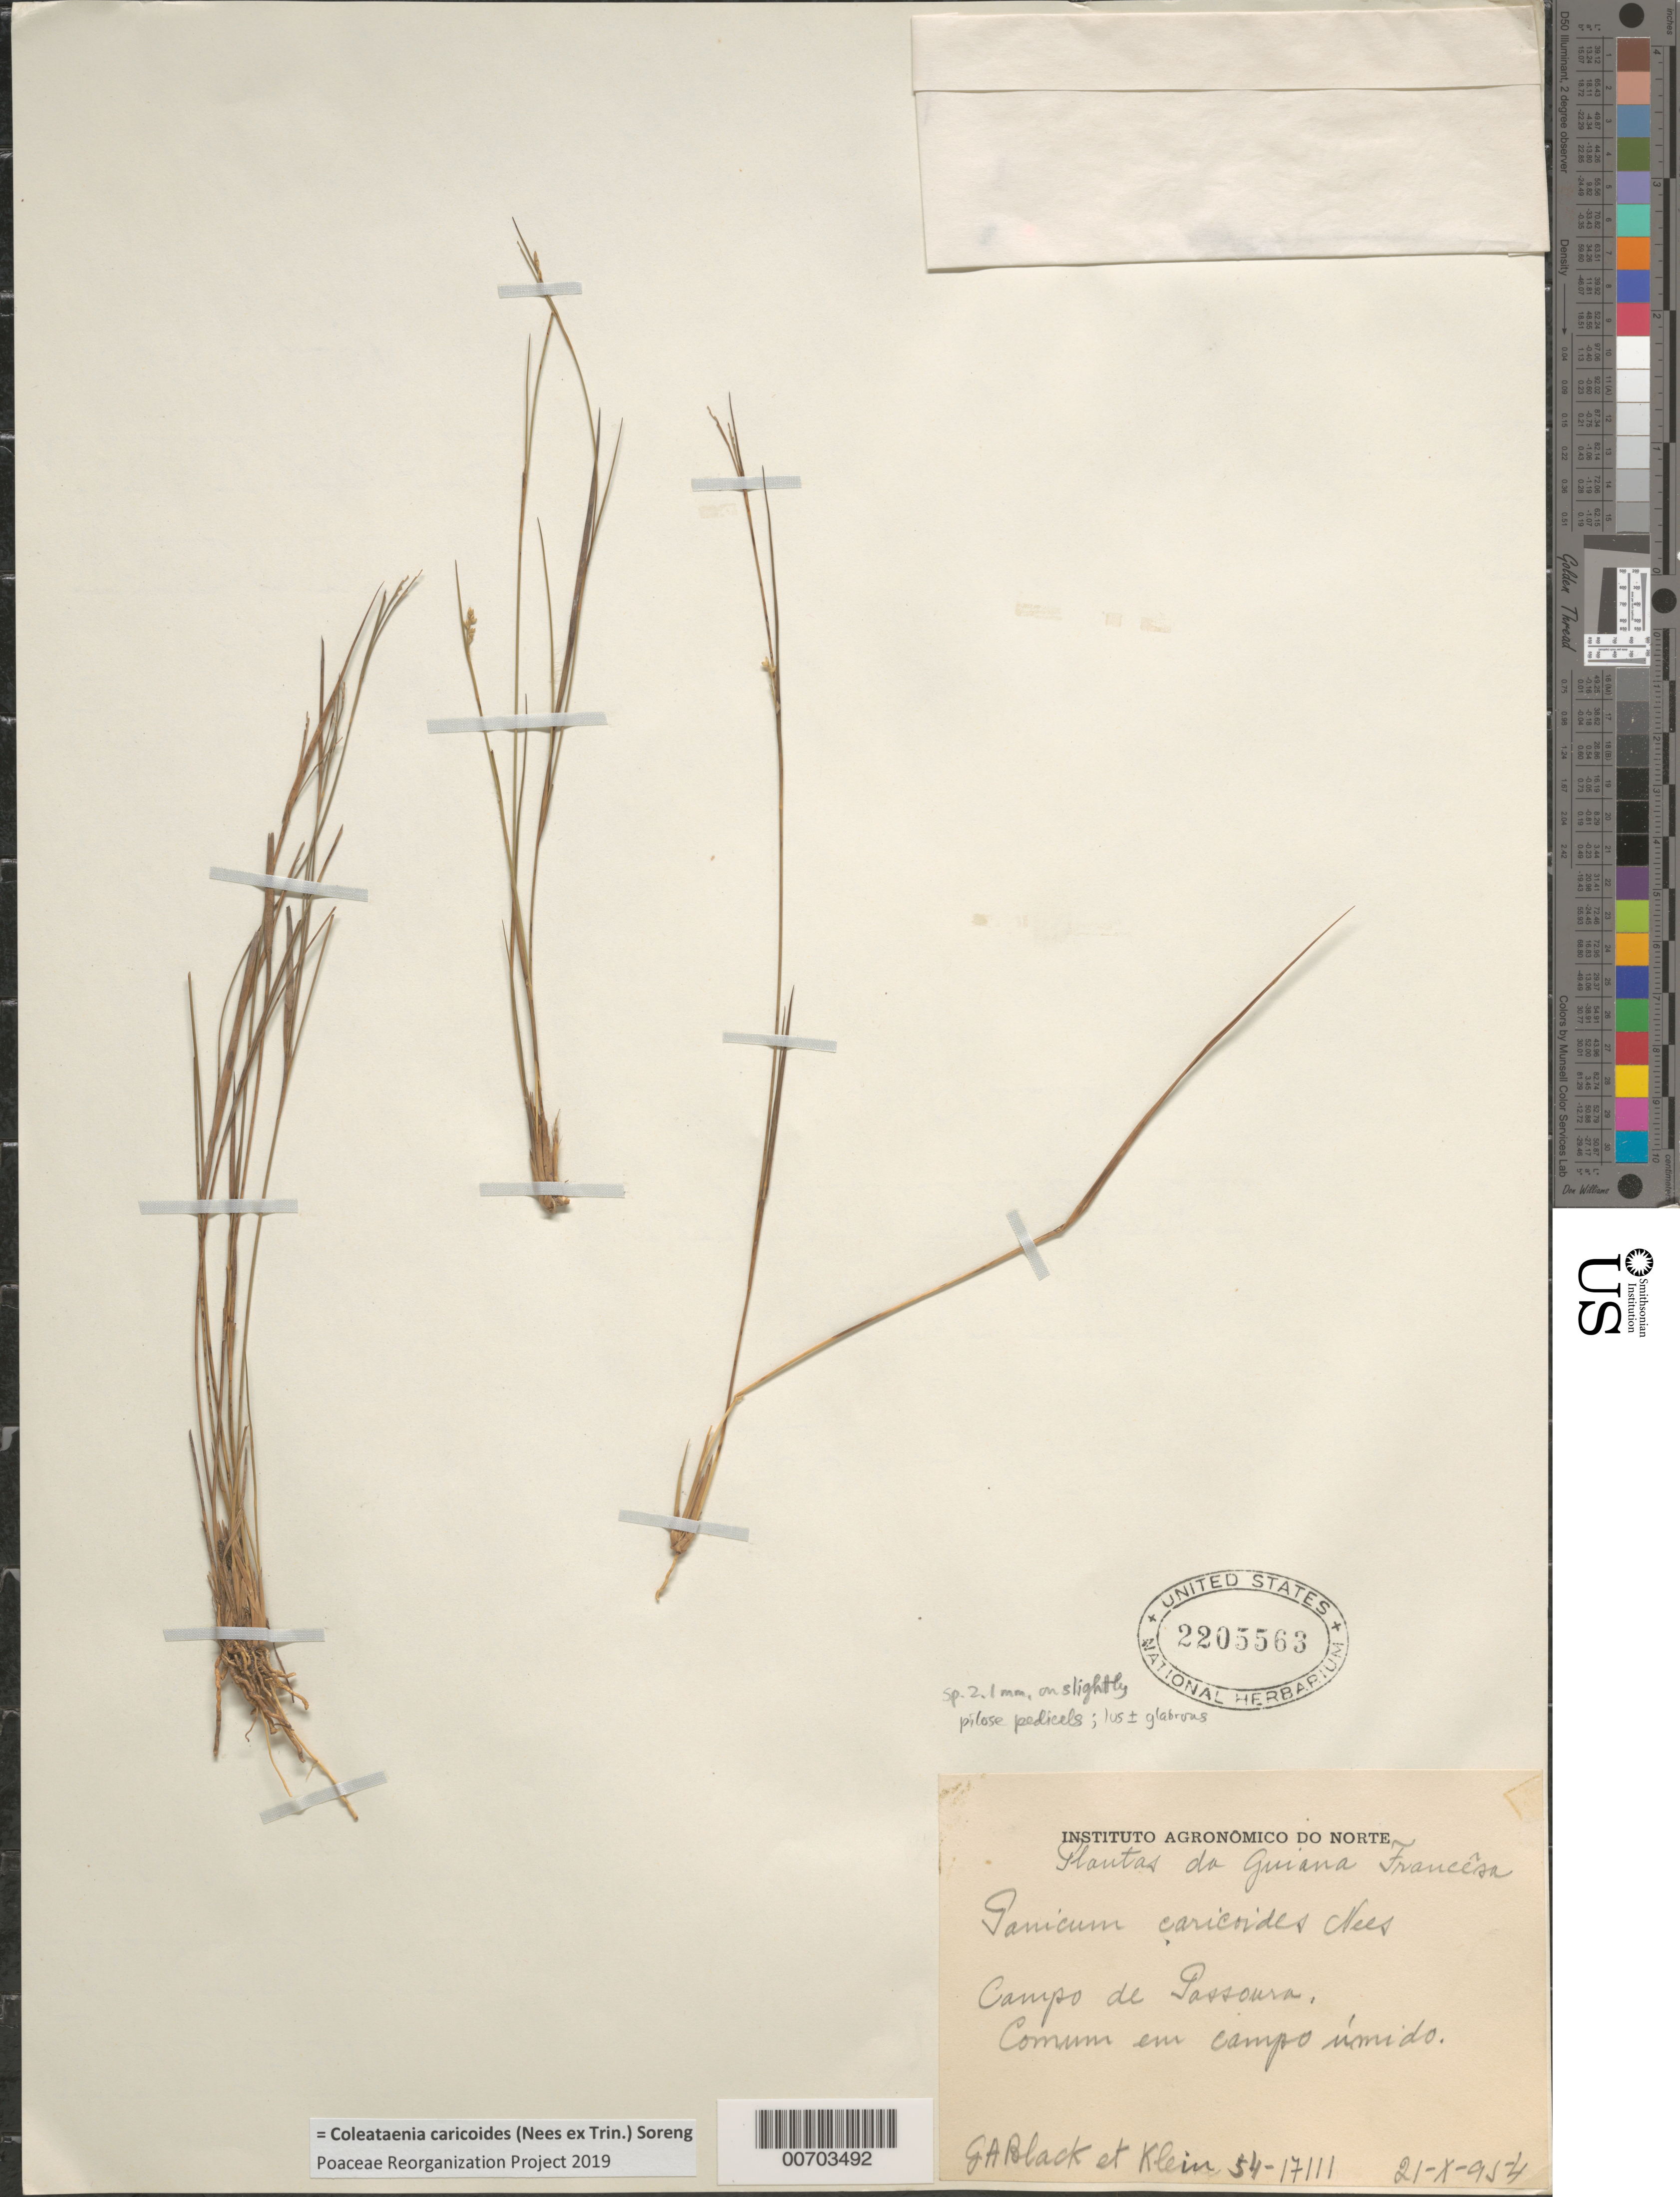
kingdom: Plantae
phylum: Tracheophyta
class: Liliopsida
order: Poales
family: Poaceae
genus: Panicum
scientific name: Panicum caricoides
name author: Nees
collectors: G. A. Black & Klein, --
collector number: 54 17111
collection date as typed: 21-Oct-54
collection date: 1954-10-21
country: French Guiana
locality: Campo de Passoura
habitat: Campo umido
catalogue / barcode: US 2205563